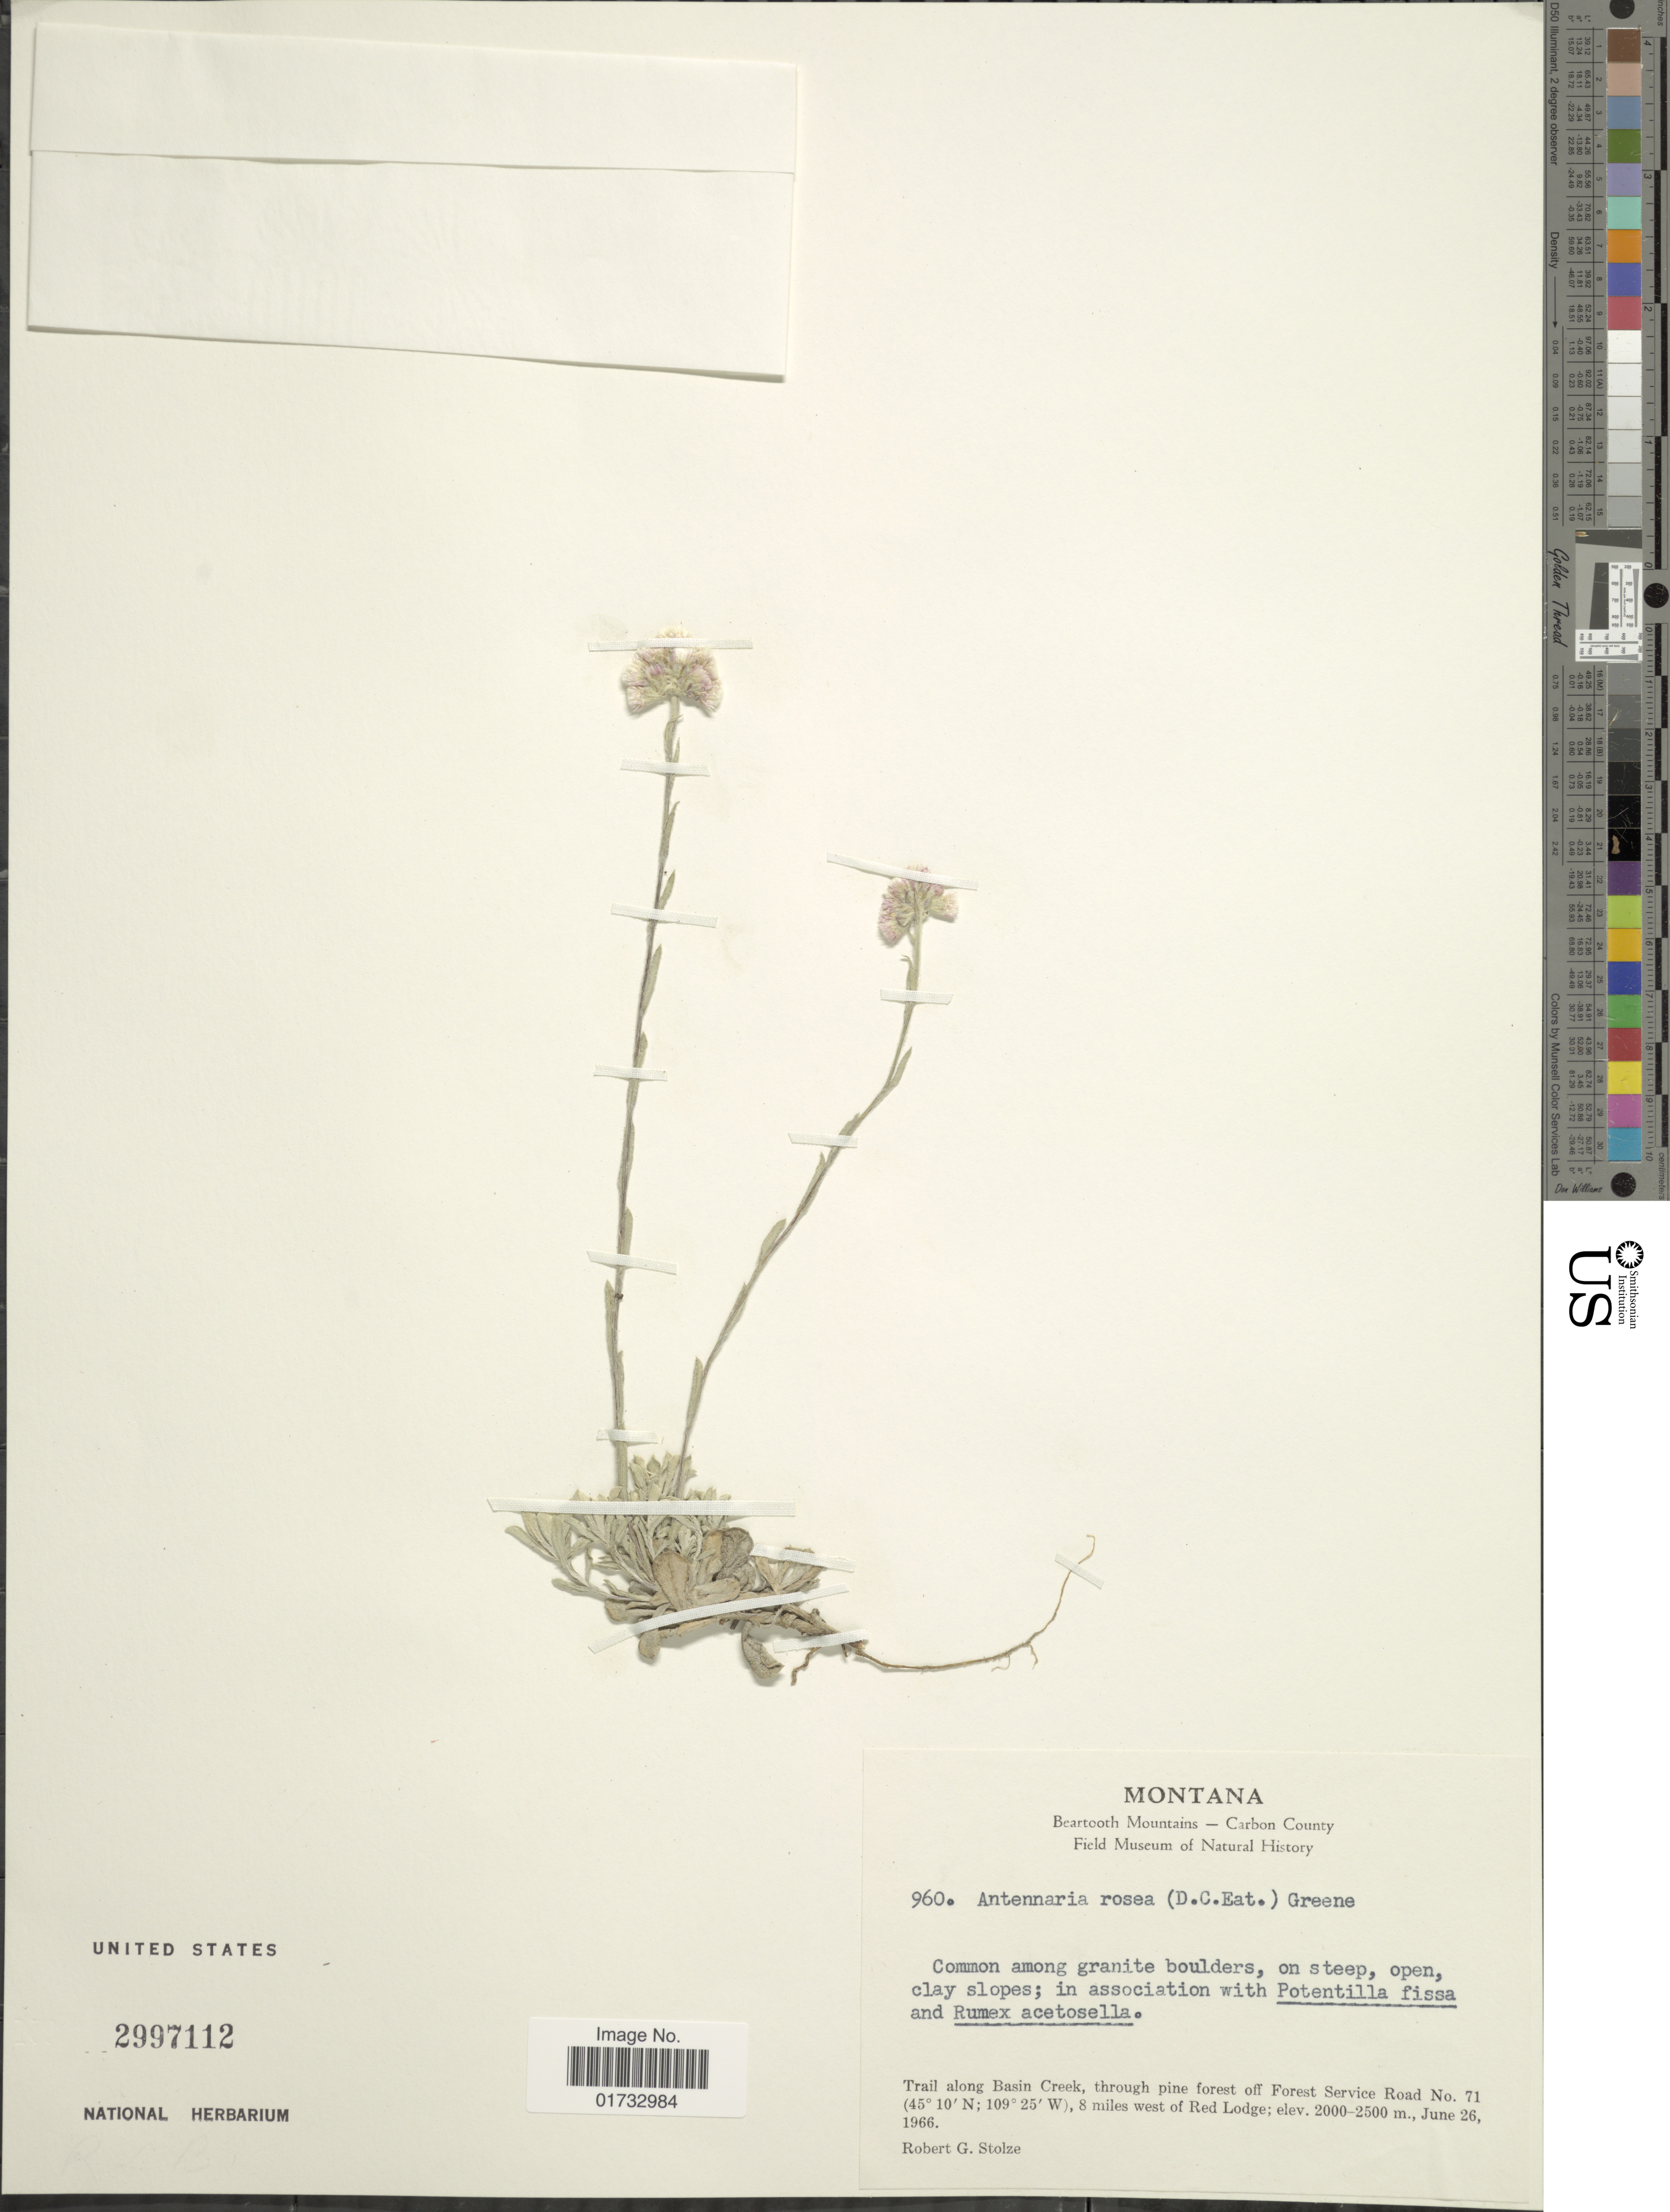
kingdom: Plantae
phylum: Tracheophyta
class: Magnoliopsida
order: Asterales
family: Asteraceae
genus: Antennaria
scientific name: Antennaria rosea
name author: Greene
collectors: R. G. Stolze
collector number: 960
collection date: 1966-06-26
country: United States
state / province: Montana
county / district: Carbon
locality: Beartooth Mountains, common among granite boulders, on steep, open, clay slopes, trail along Basin Creek, through pine forest off Forest Service Road No. 71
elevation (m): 2000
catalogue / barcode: US 2997112